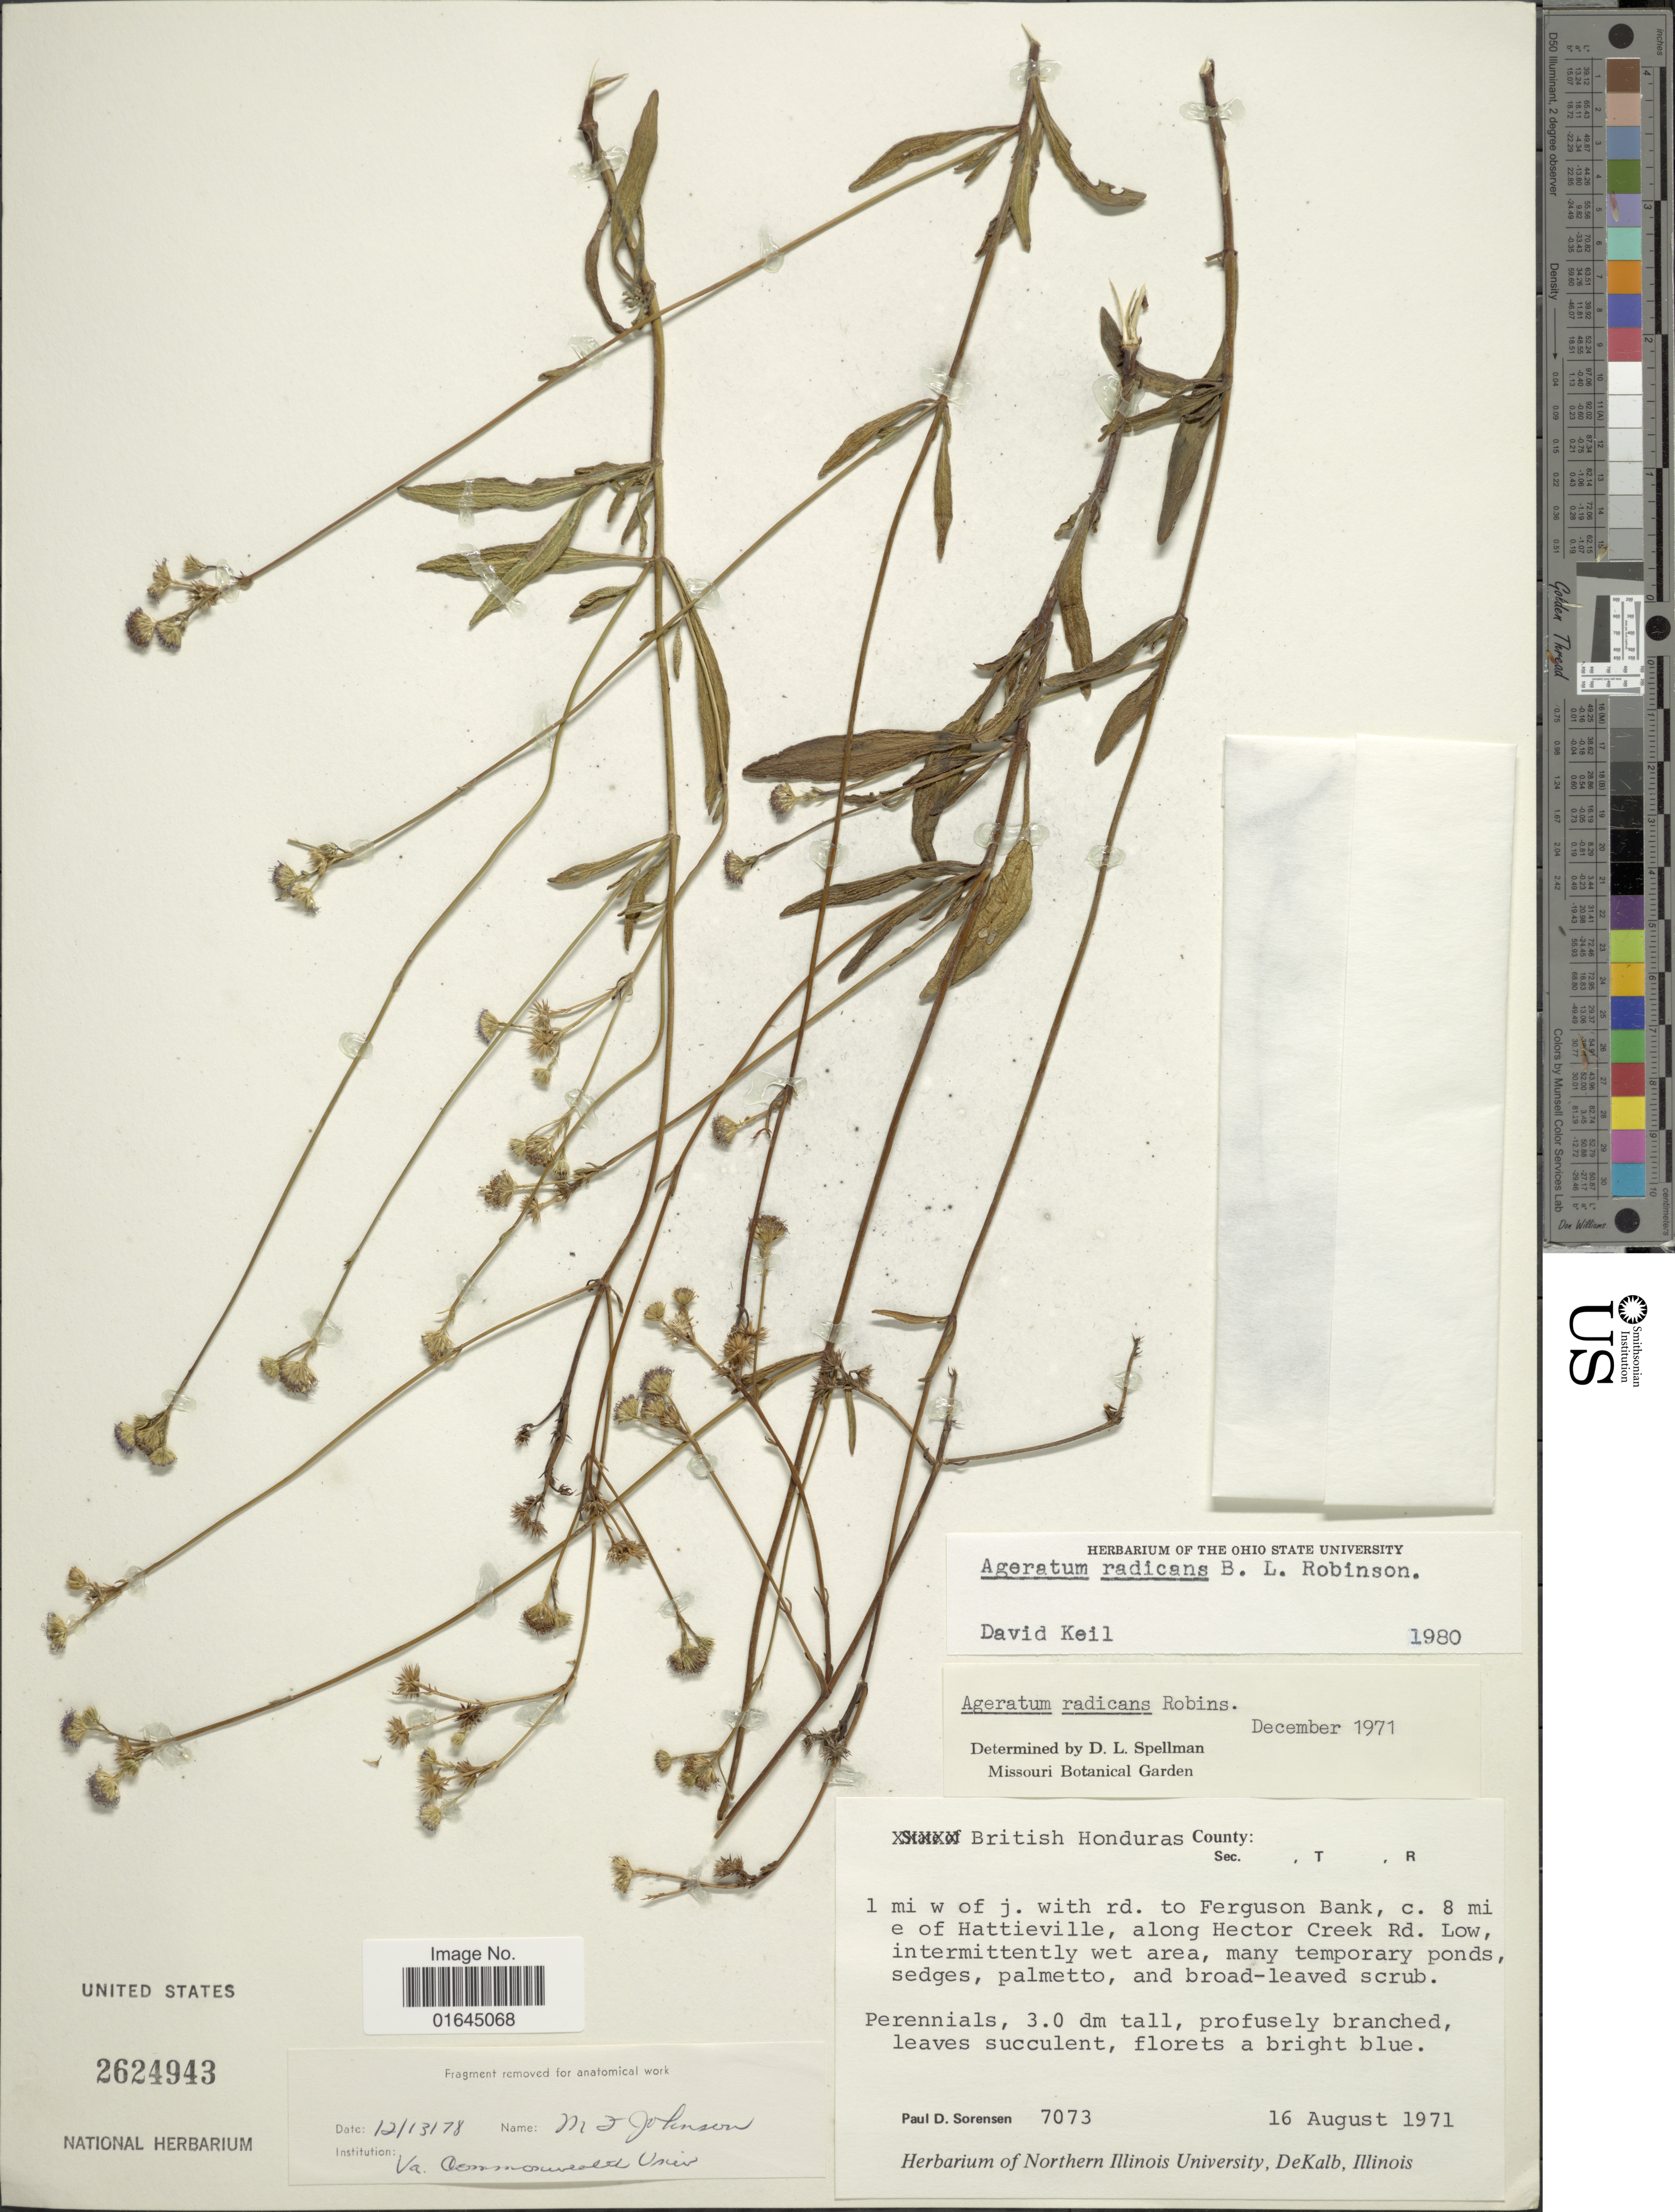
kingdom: Plantae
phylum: Tracheophyta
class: Magnoliopsida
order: Asterales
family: Asteraceae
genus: Ageratum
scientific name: Ageratum peckii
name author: B.L. Rob.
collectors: P. Sorensen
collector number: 7073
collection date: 1971-08-16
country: Belize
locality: British Honduras, 1 mi. w of j. with rd. to Ferguson Bank, c. 8 mi e of Hattieville, along Hector Creek Rd.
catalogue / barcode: US 2624943